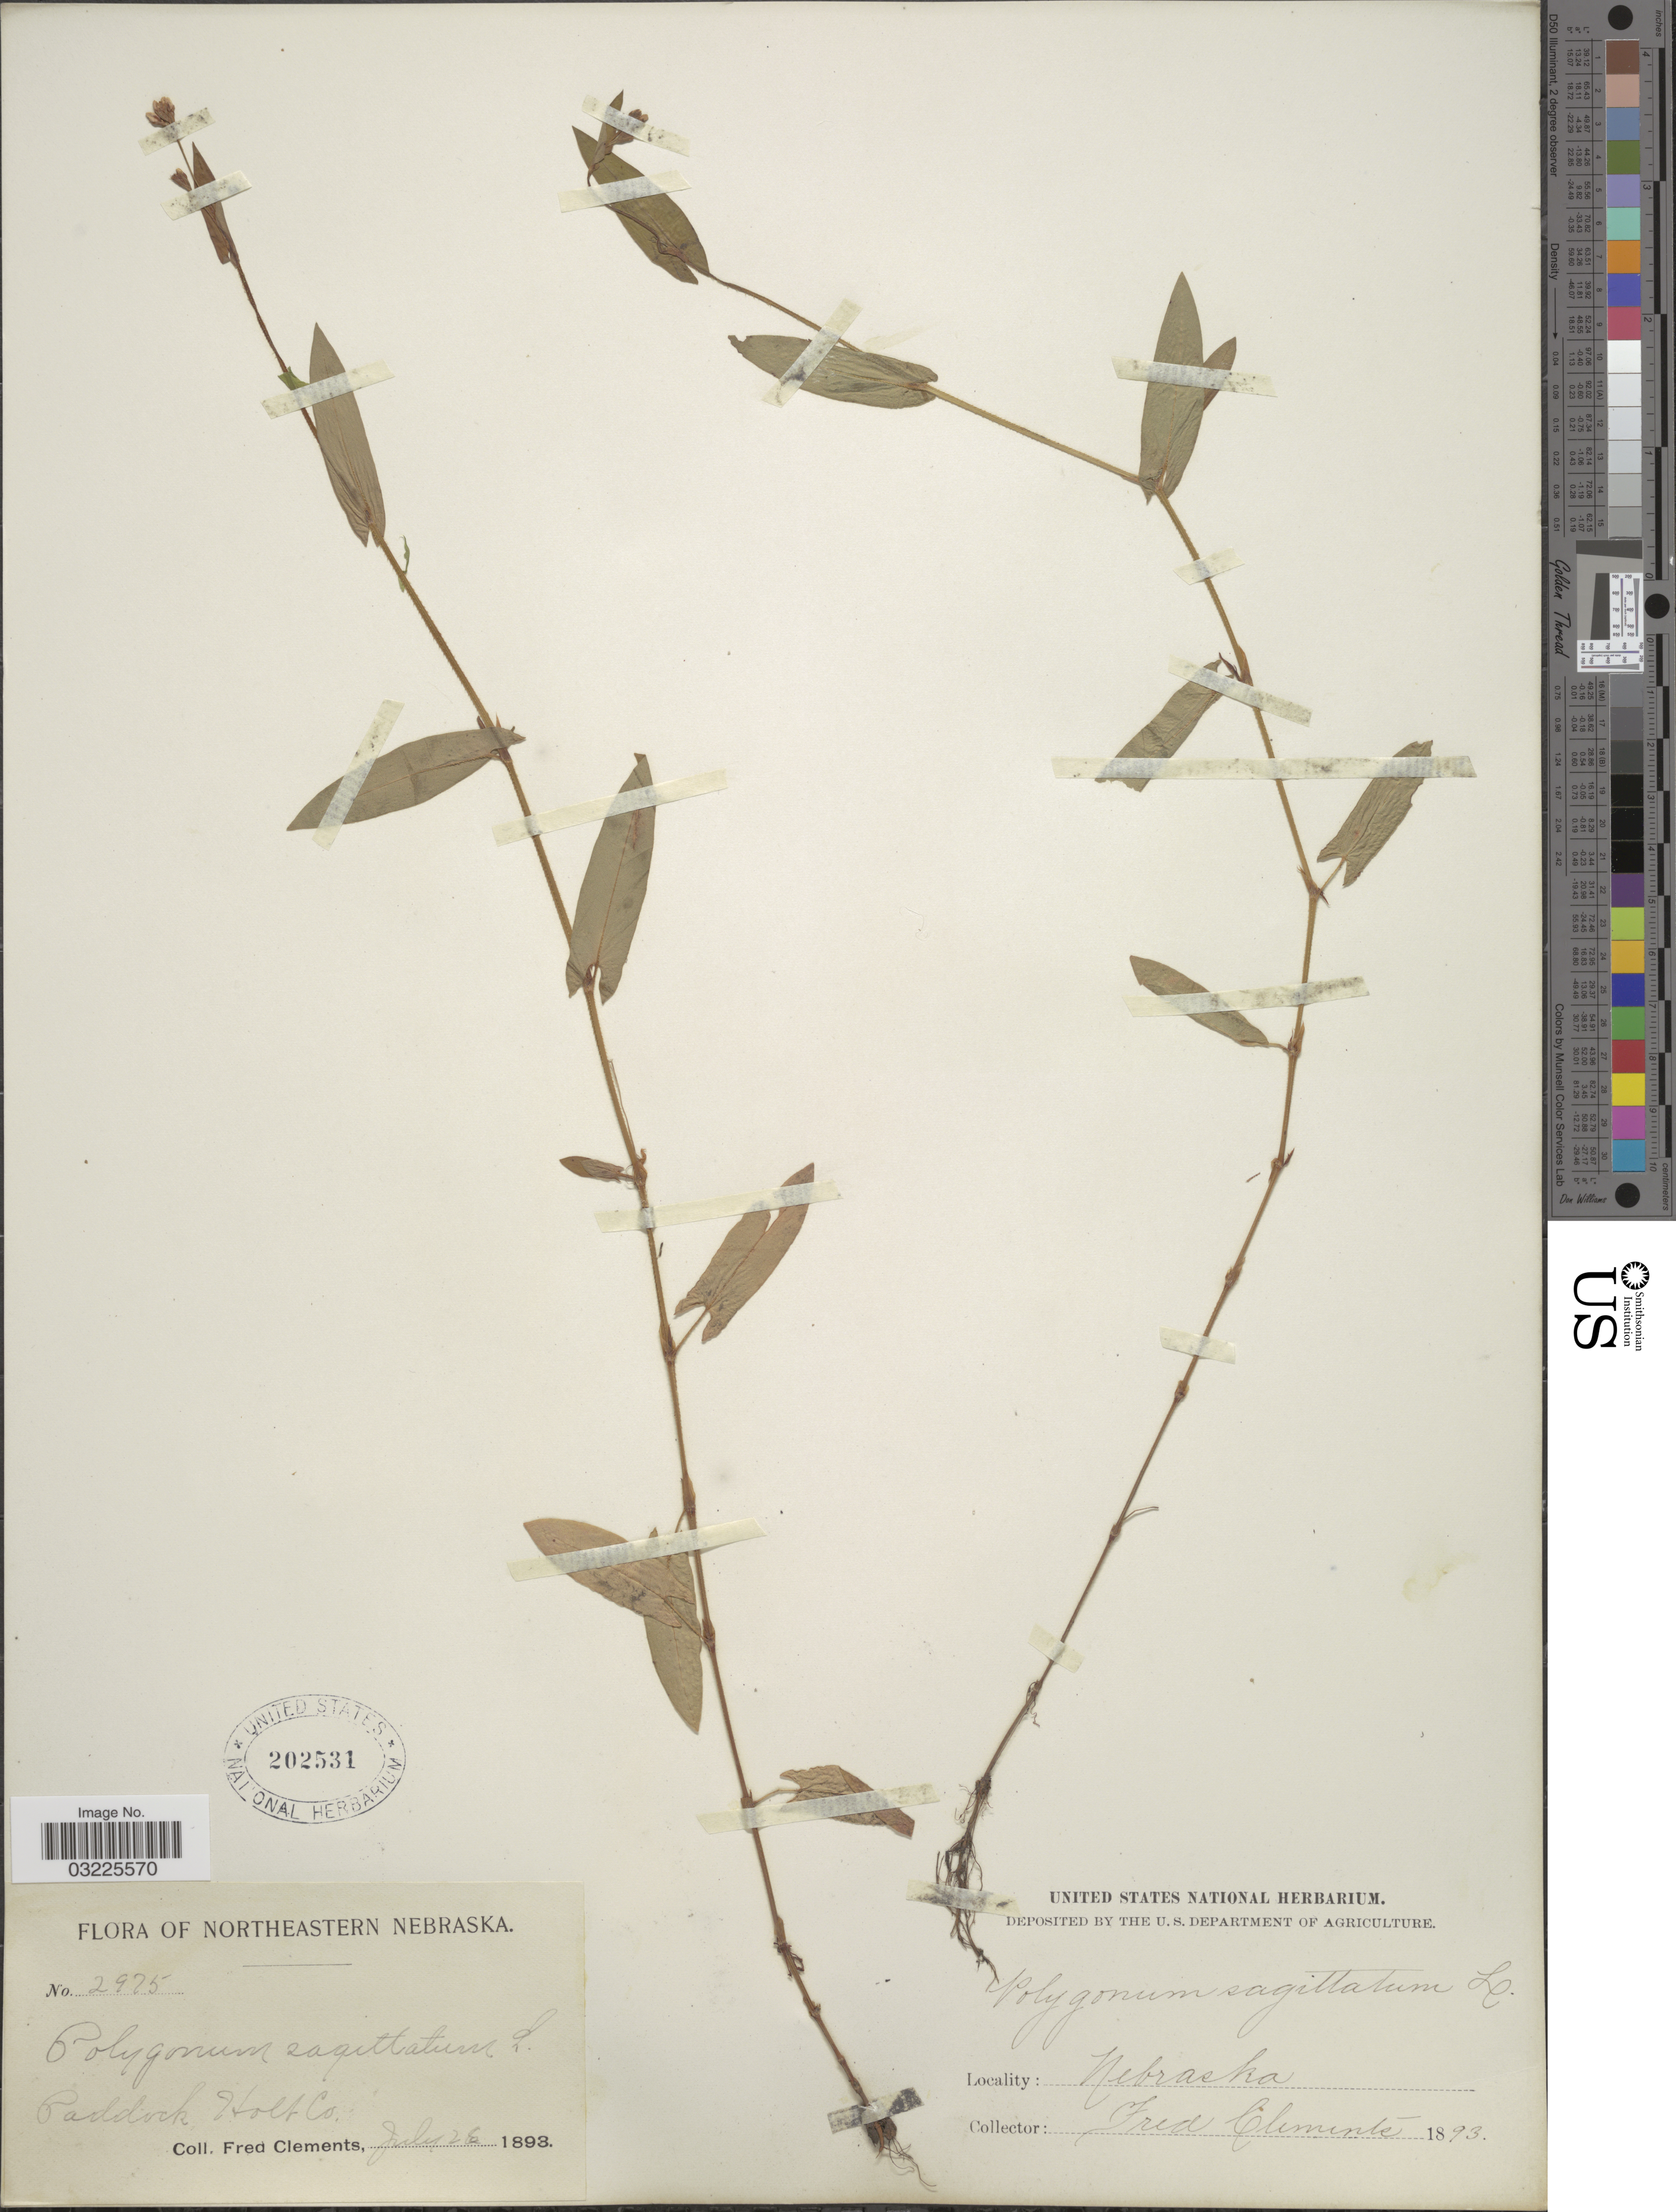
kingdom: Plantae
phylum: Tracheophyta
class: Magnoliopsida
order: Caryophyllales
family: Polygonaceae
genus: Persicaria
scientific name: Persicaria sagittata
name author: (L.) H. Gross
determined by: Atha, D. E.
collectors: F. Clements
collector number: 2975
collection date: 1893-07-26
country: United States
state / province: Nebraska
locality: Northeastern Nebraska. Paddock Holt Co.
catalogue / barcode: US 202531